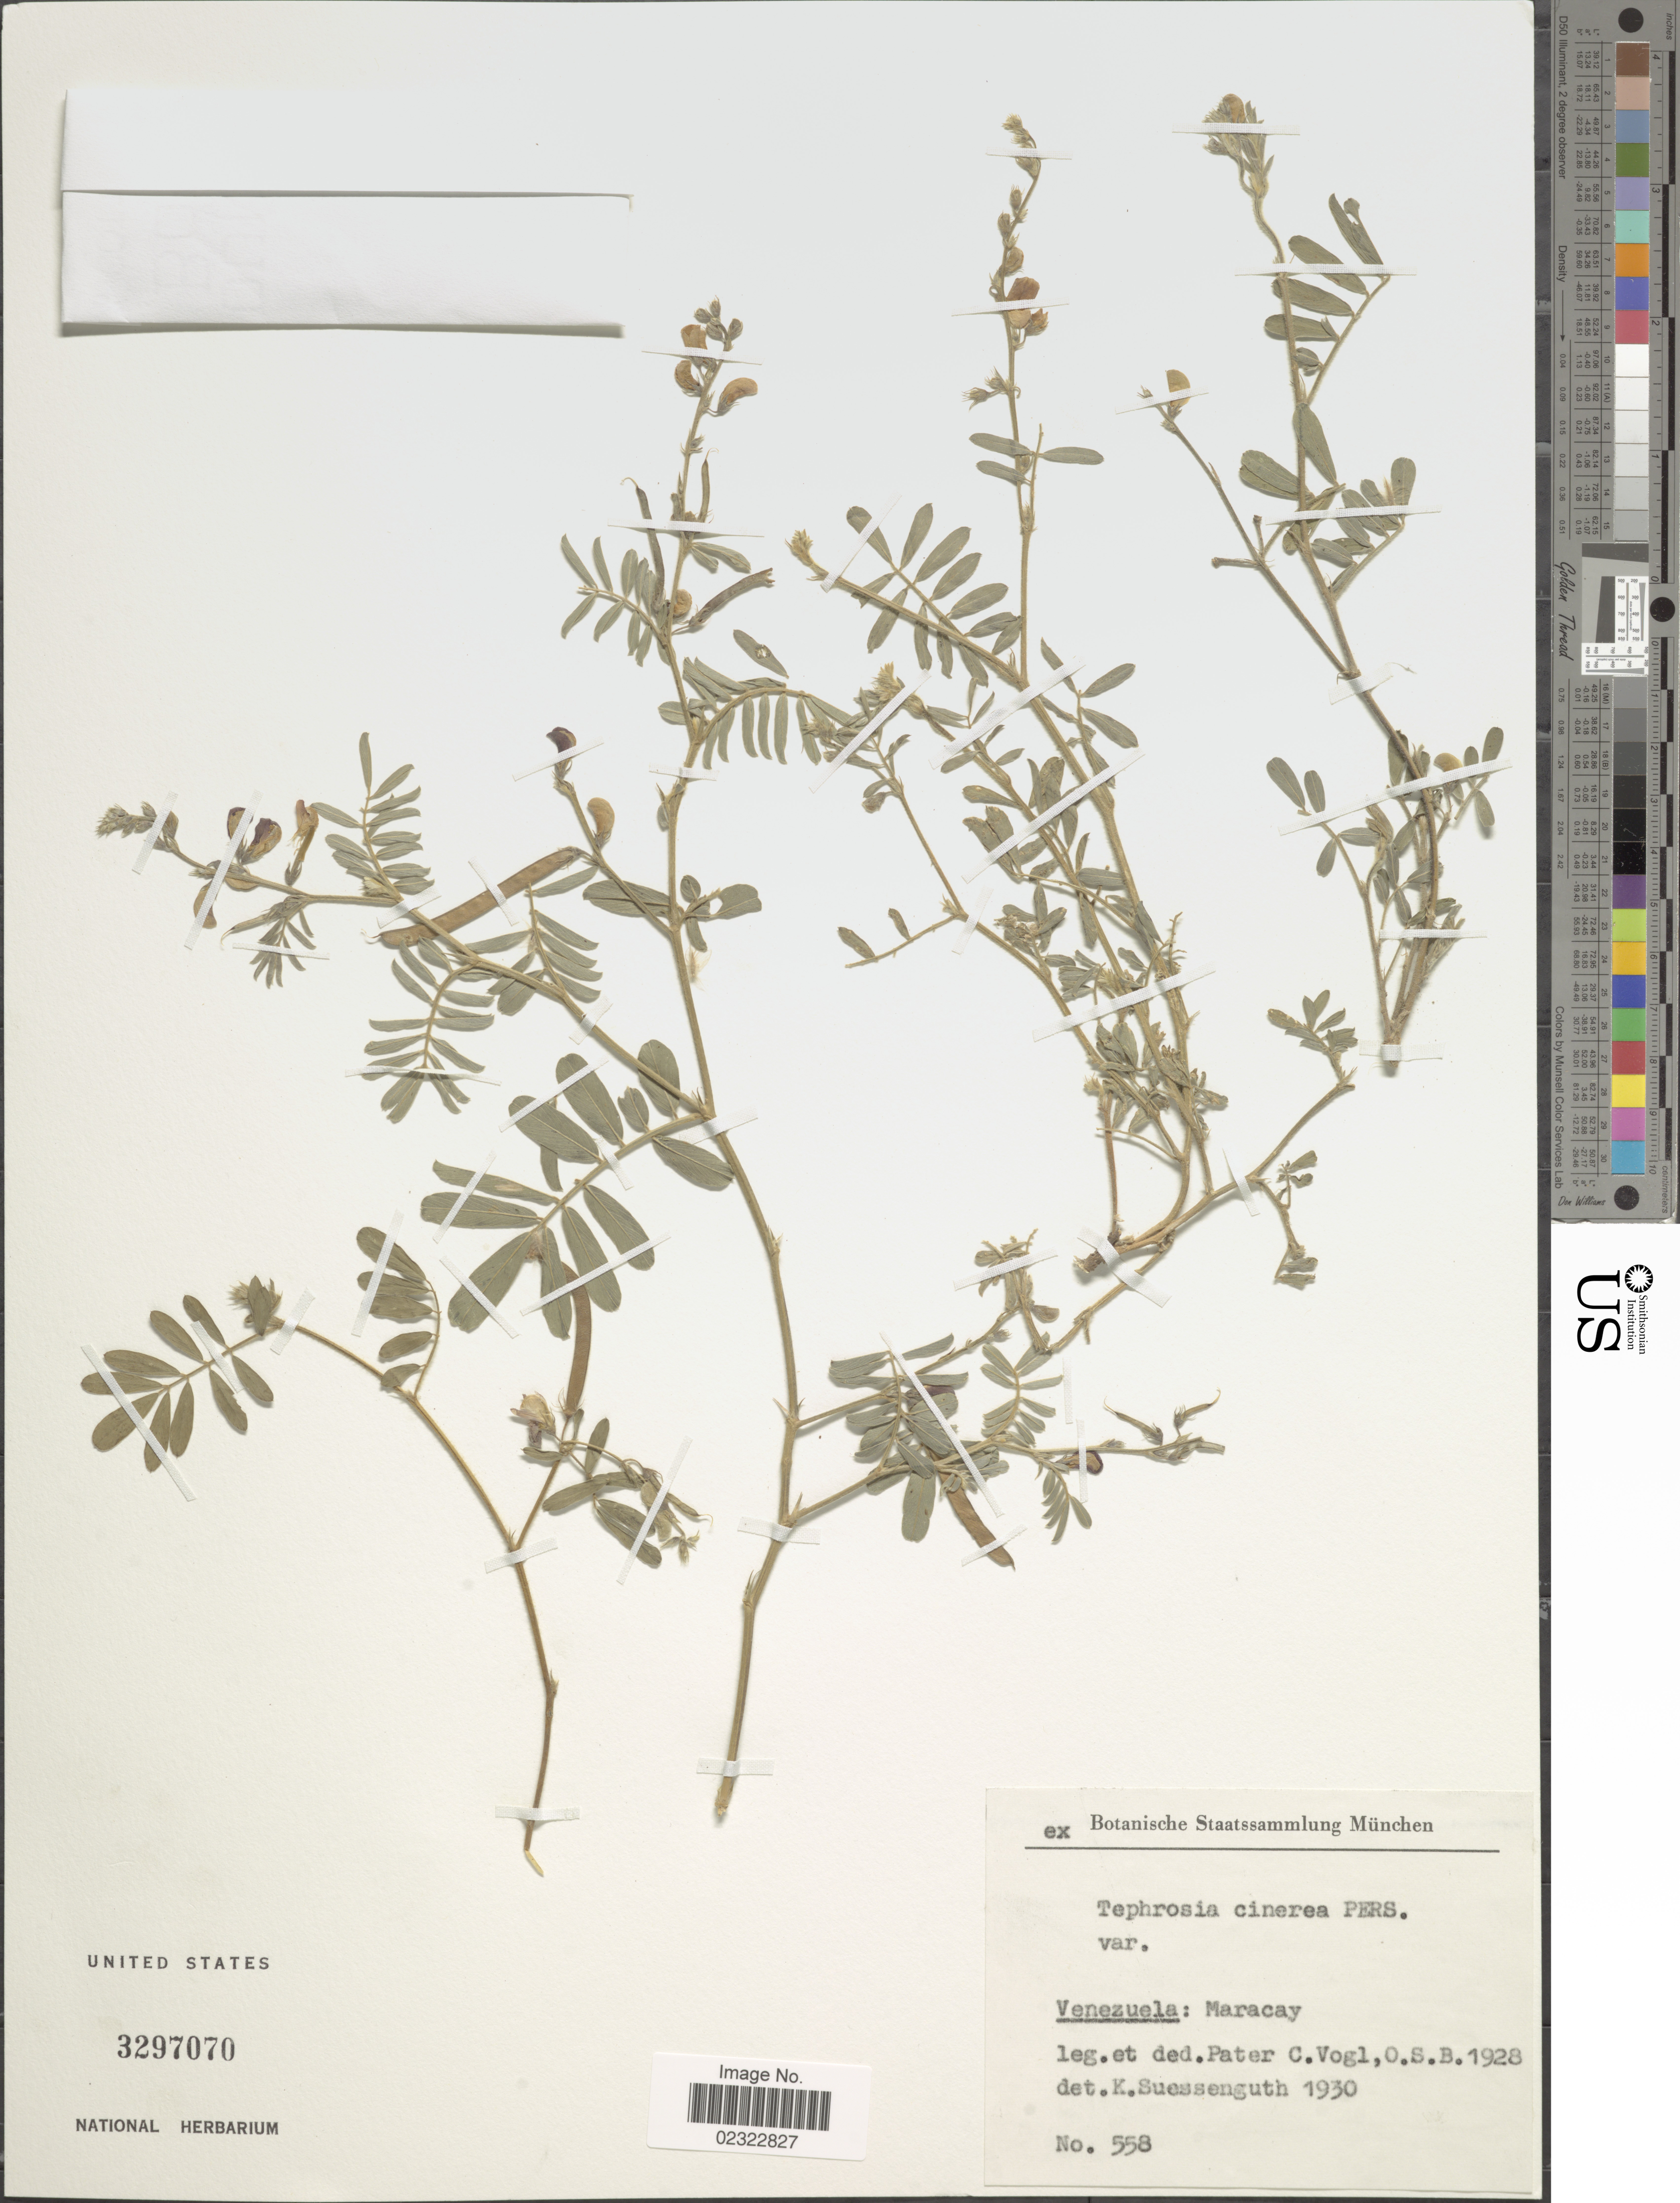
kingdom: Plantae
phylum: Tracheophyta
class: Magnoliopsida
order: Fabales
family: Fabaceae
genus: Tephrosia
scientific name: Tephrosia cinerea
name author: (L.) Pers.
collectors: P. C. Vogl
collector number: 558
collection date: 1928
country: Venezuela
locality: Maracay, Venezuela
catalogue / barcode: US 3297070